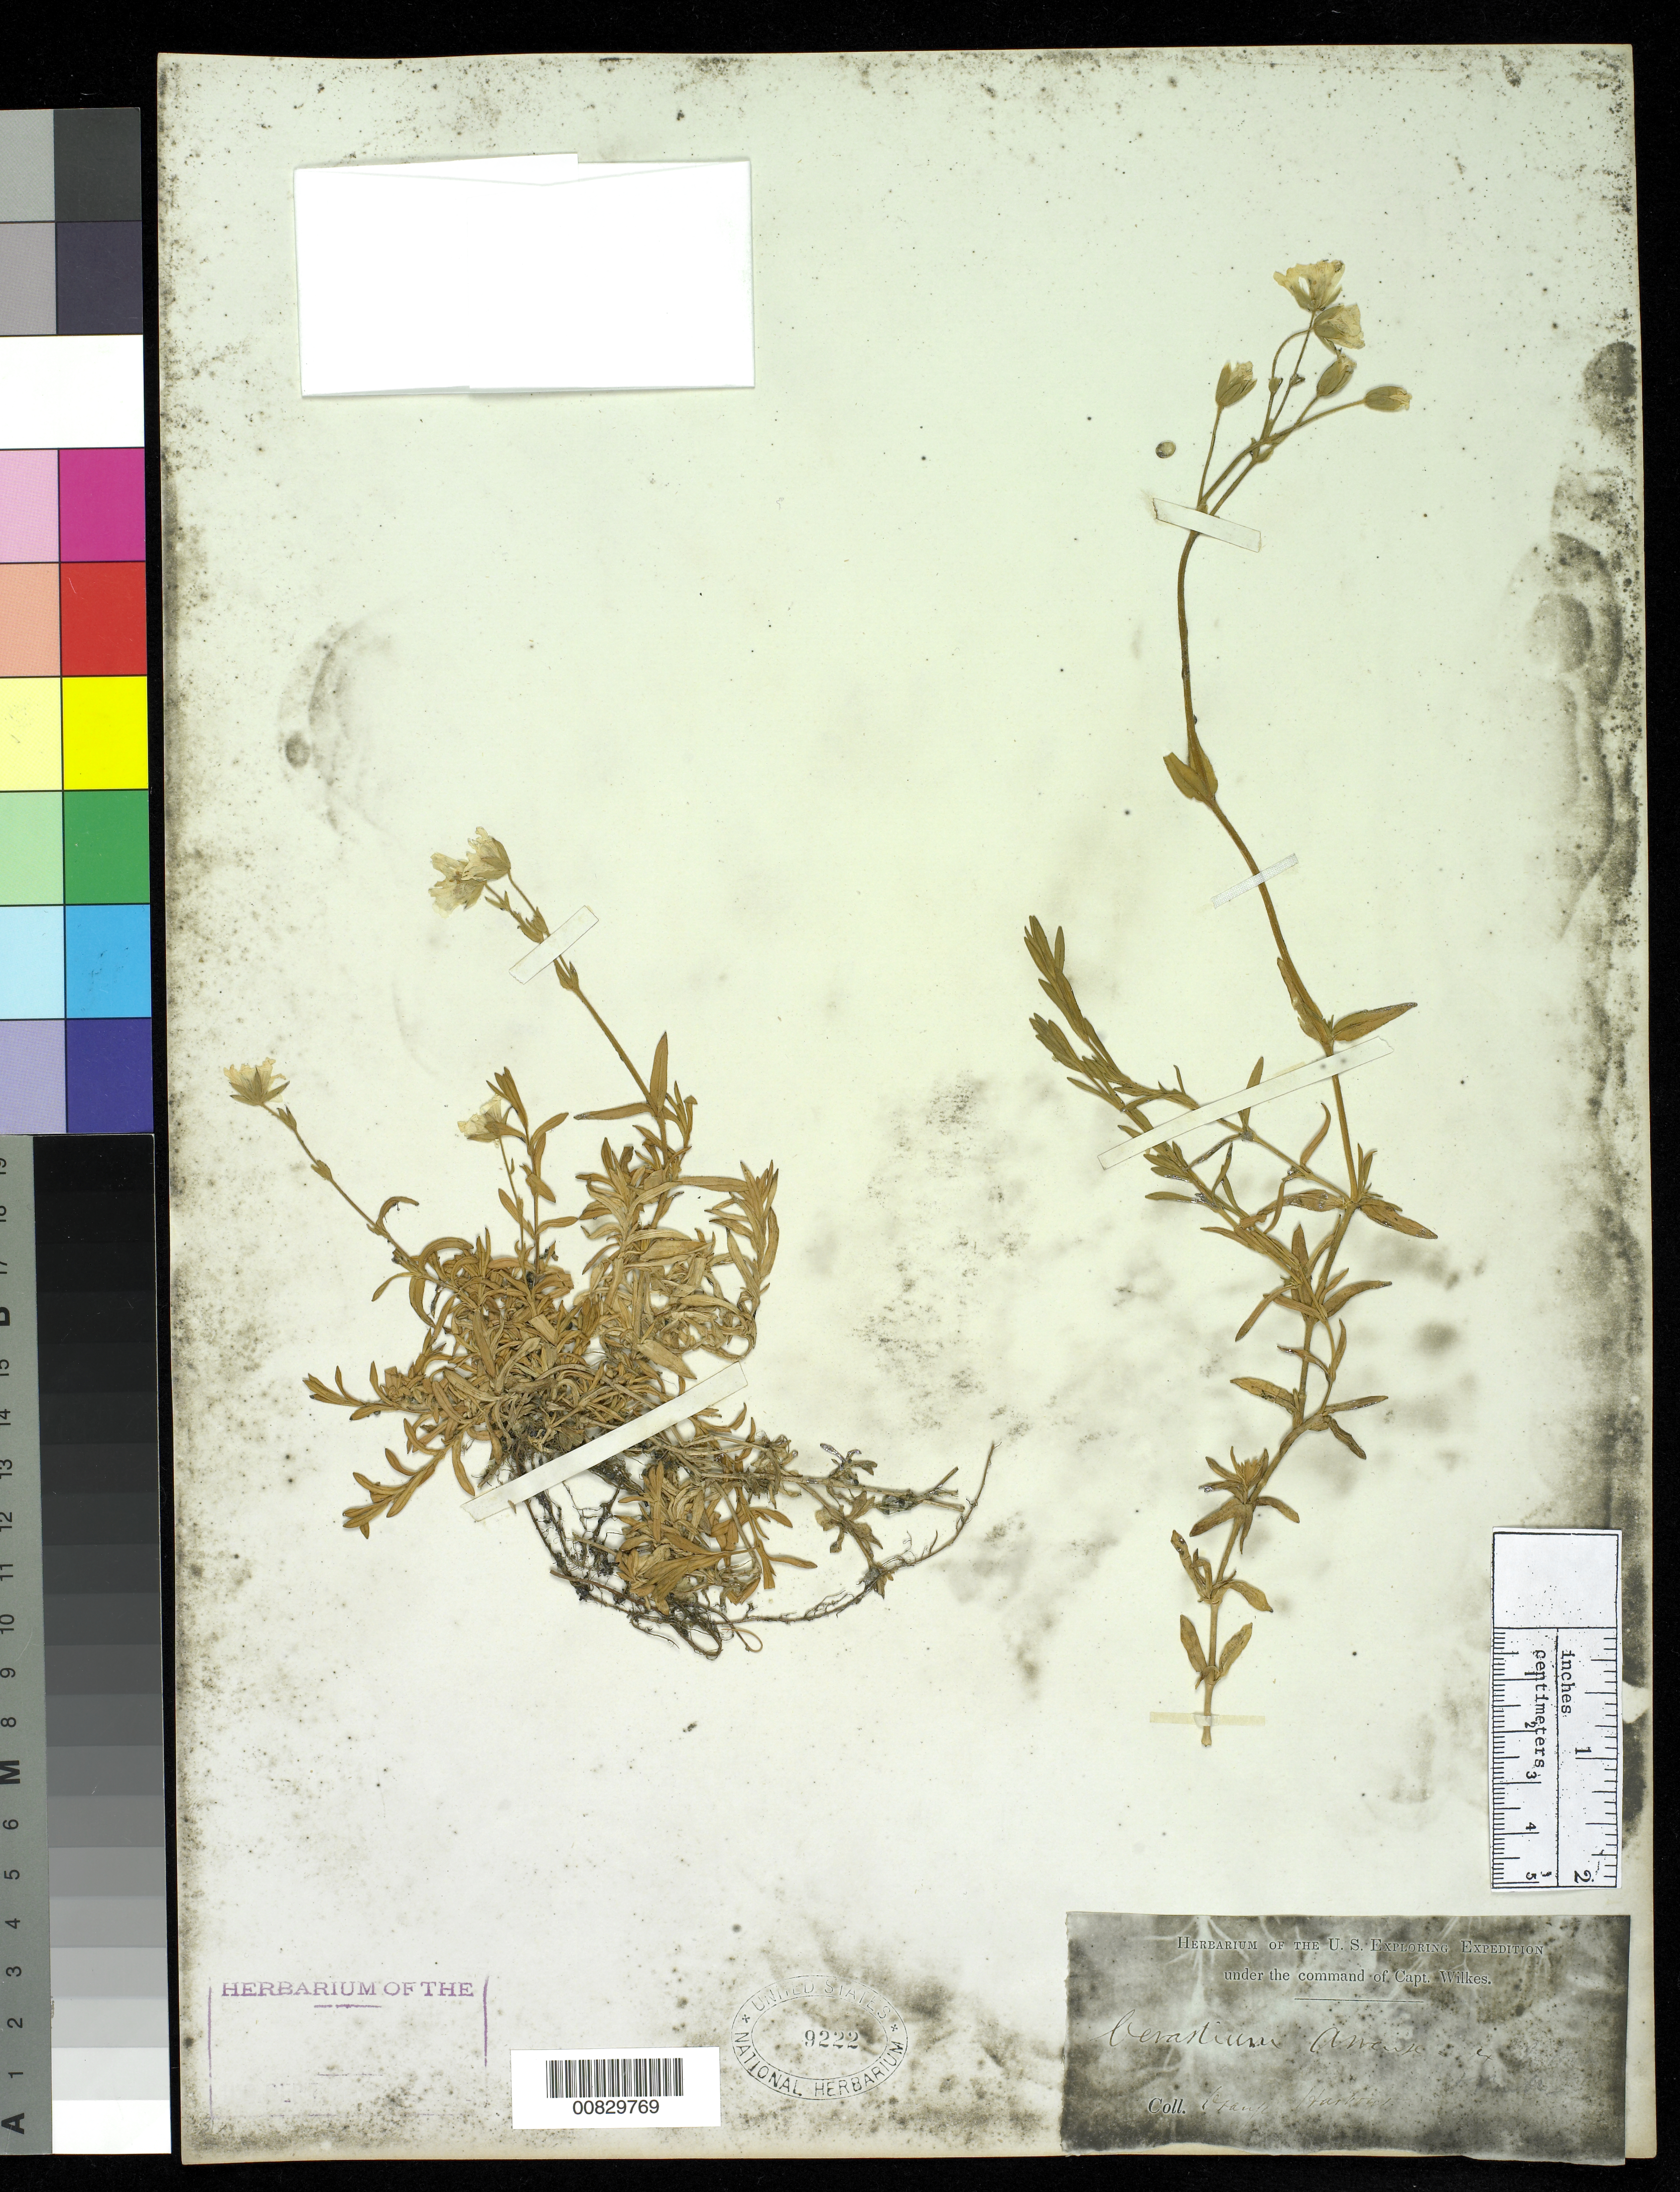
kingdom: Plantae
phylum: Tracheophyta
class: Magnoliopsida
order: Caryophyllales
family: Caryophyllaceae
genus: Cerastium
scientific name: Cerastium arvense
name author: L.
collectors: Wilkes Explor. Exped.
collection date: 1838/1842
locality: Orange Harbor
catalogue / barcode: US 9222